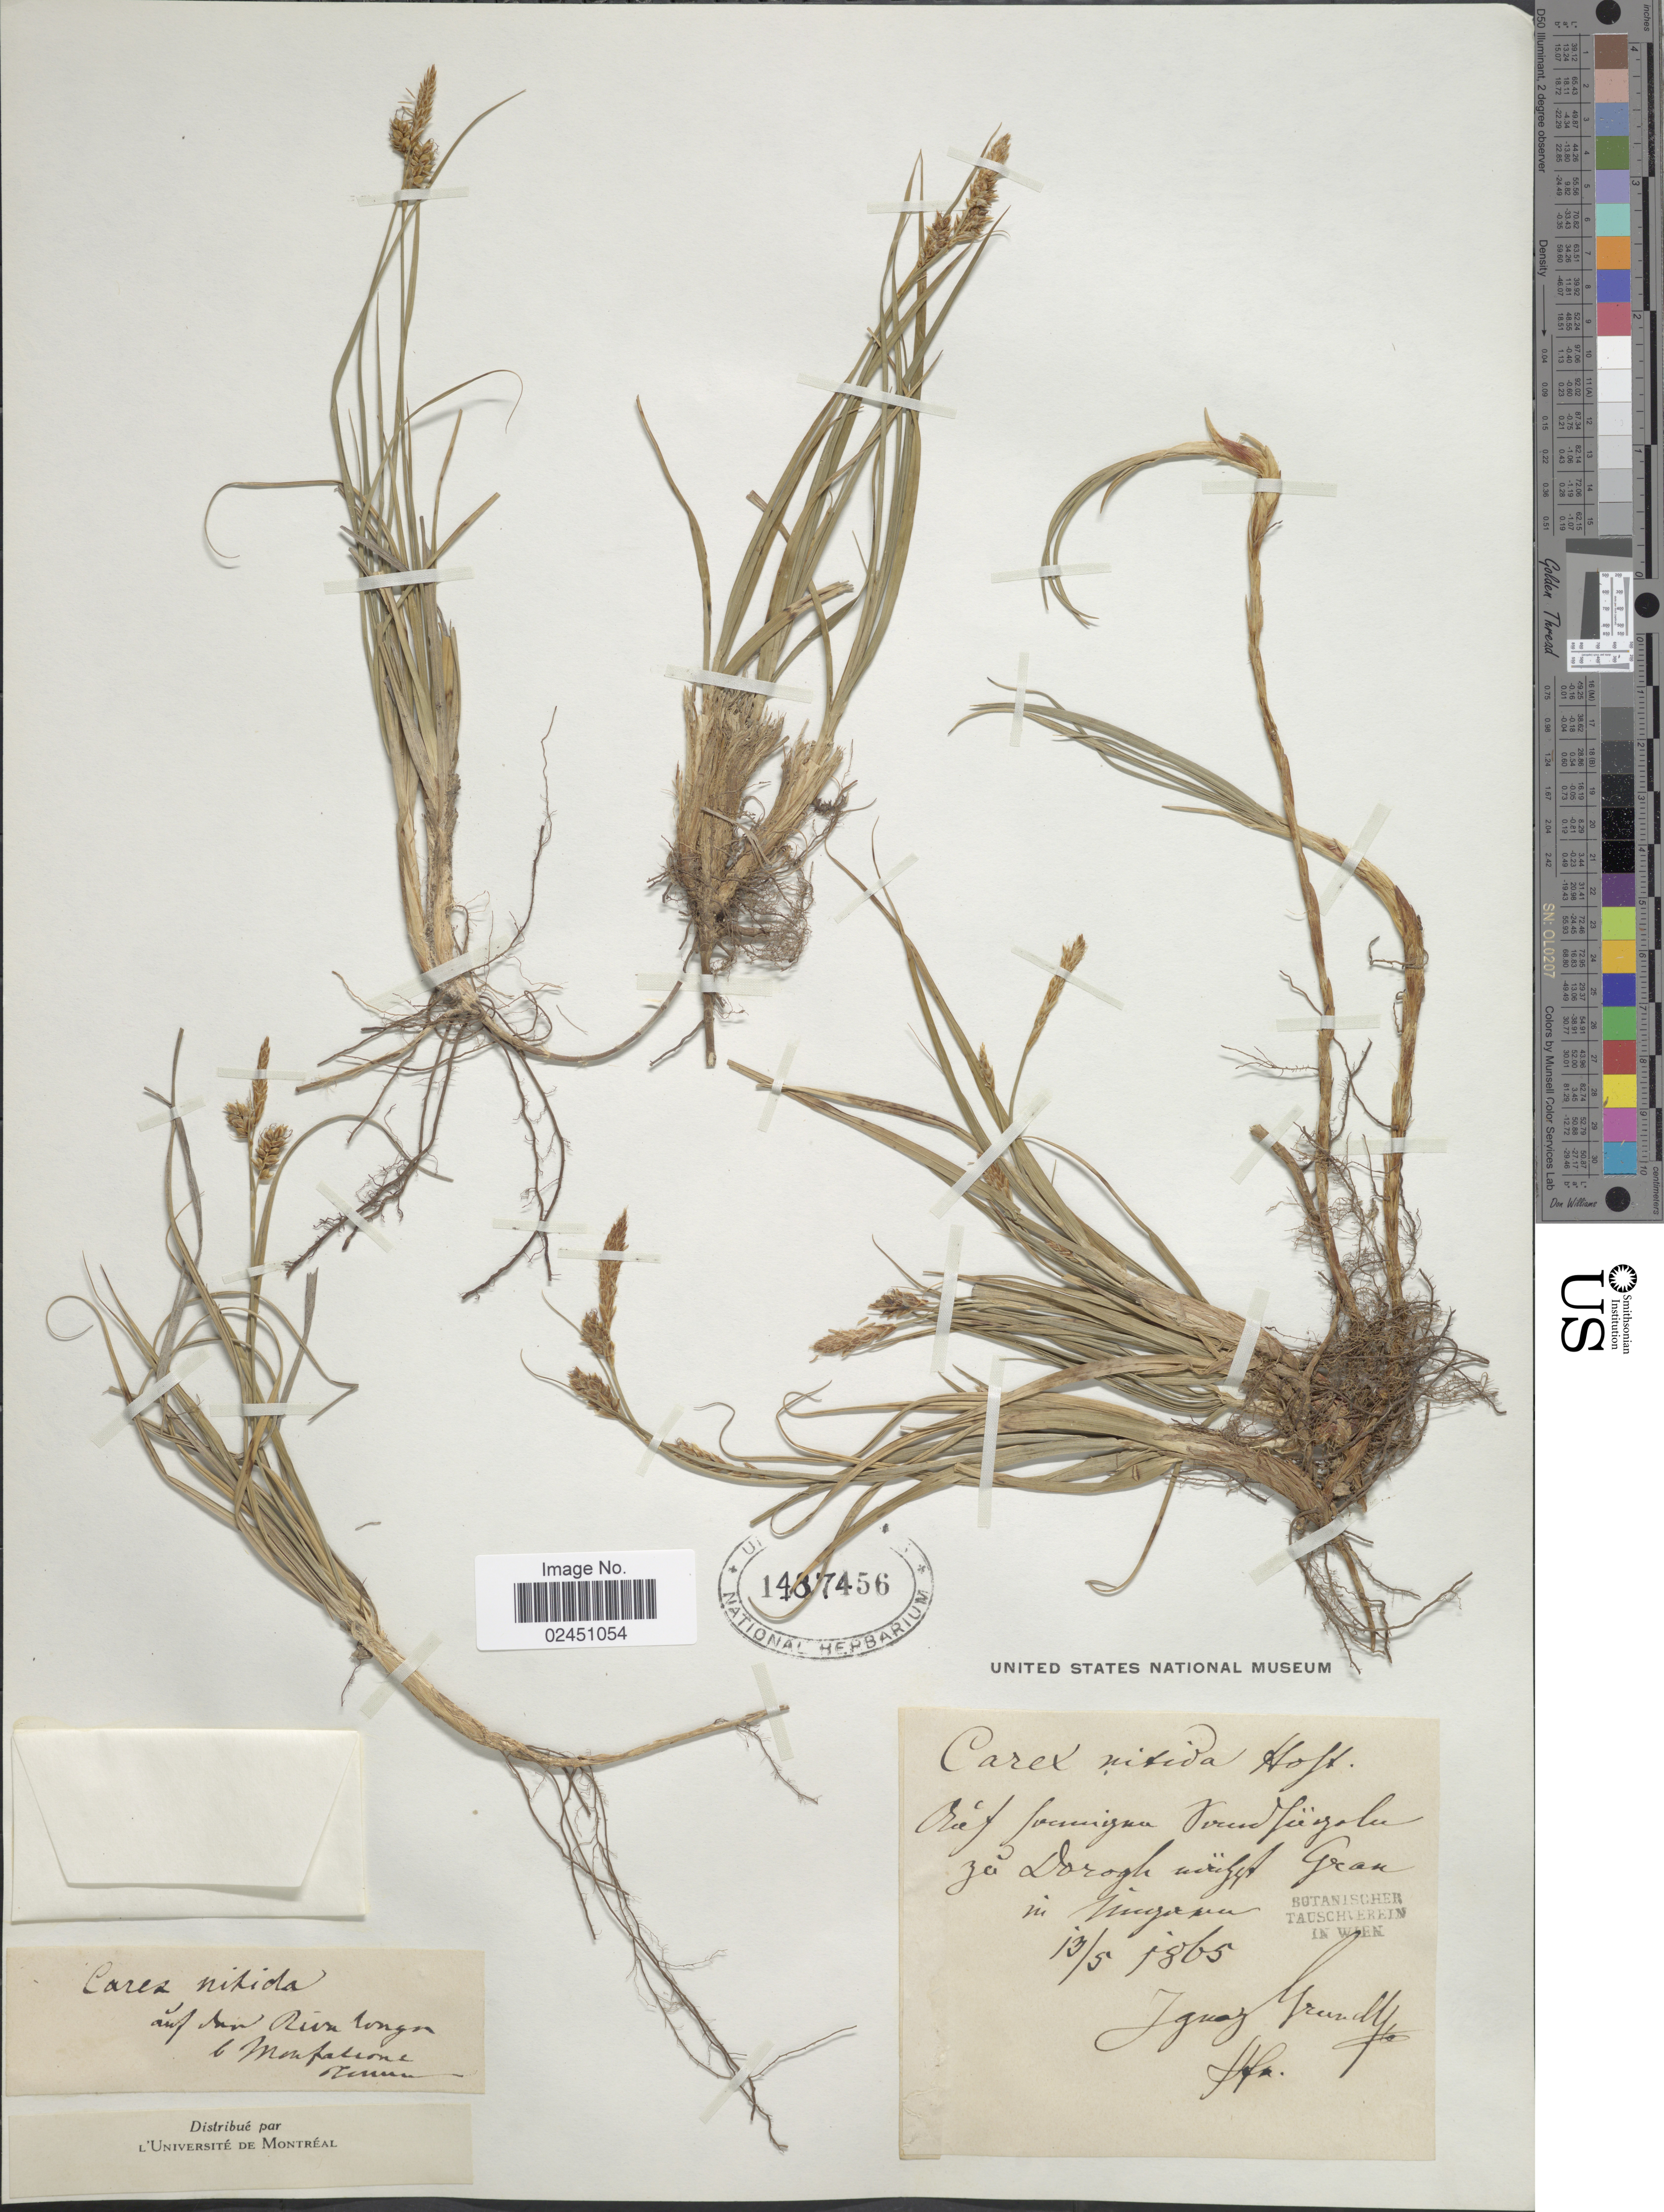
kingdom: Plantae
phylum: Tracheophyta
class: Liliopsida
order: Poales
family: Cyperaceae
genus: Carex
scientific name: Carex liparocarpos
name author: Gaudin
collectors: I. Grundl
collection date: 1865-05-13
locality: Auf focusna perud Jogula za Dorogh wurff Gran in Miugona [interpreted]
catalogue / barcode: US 1487456